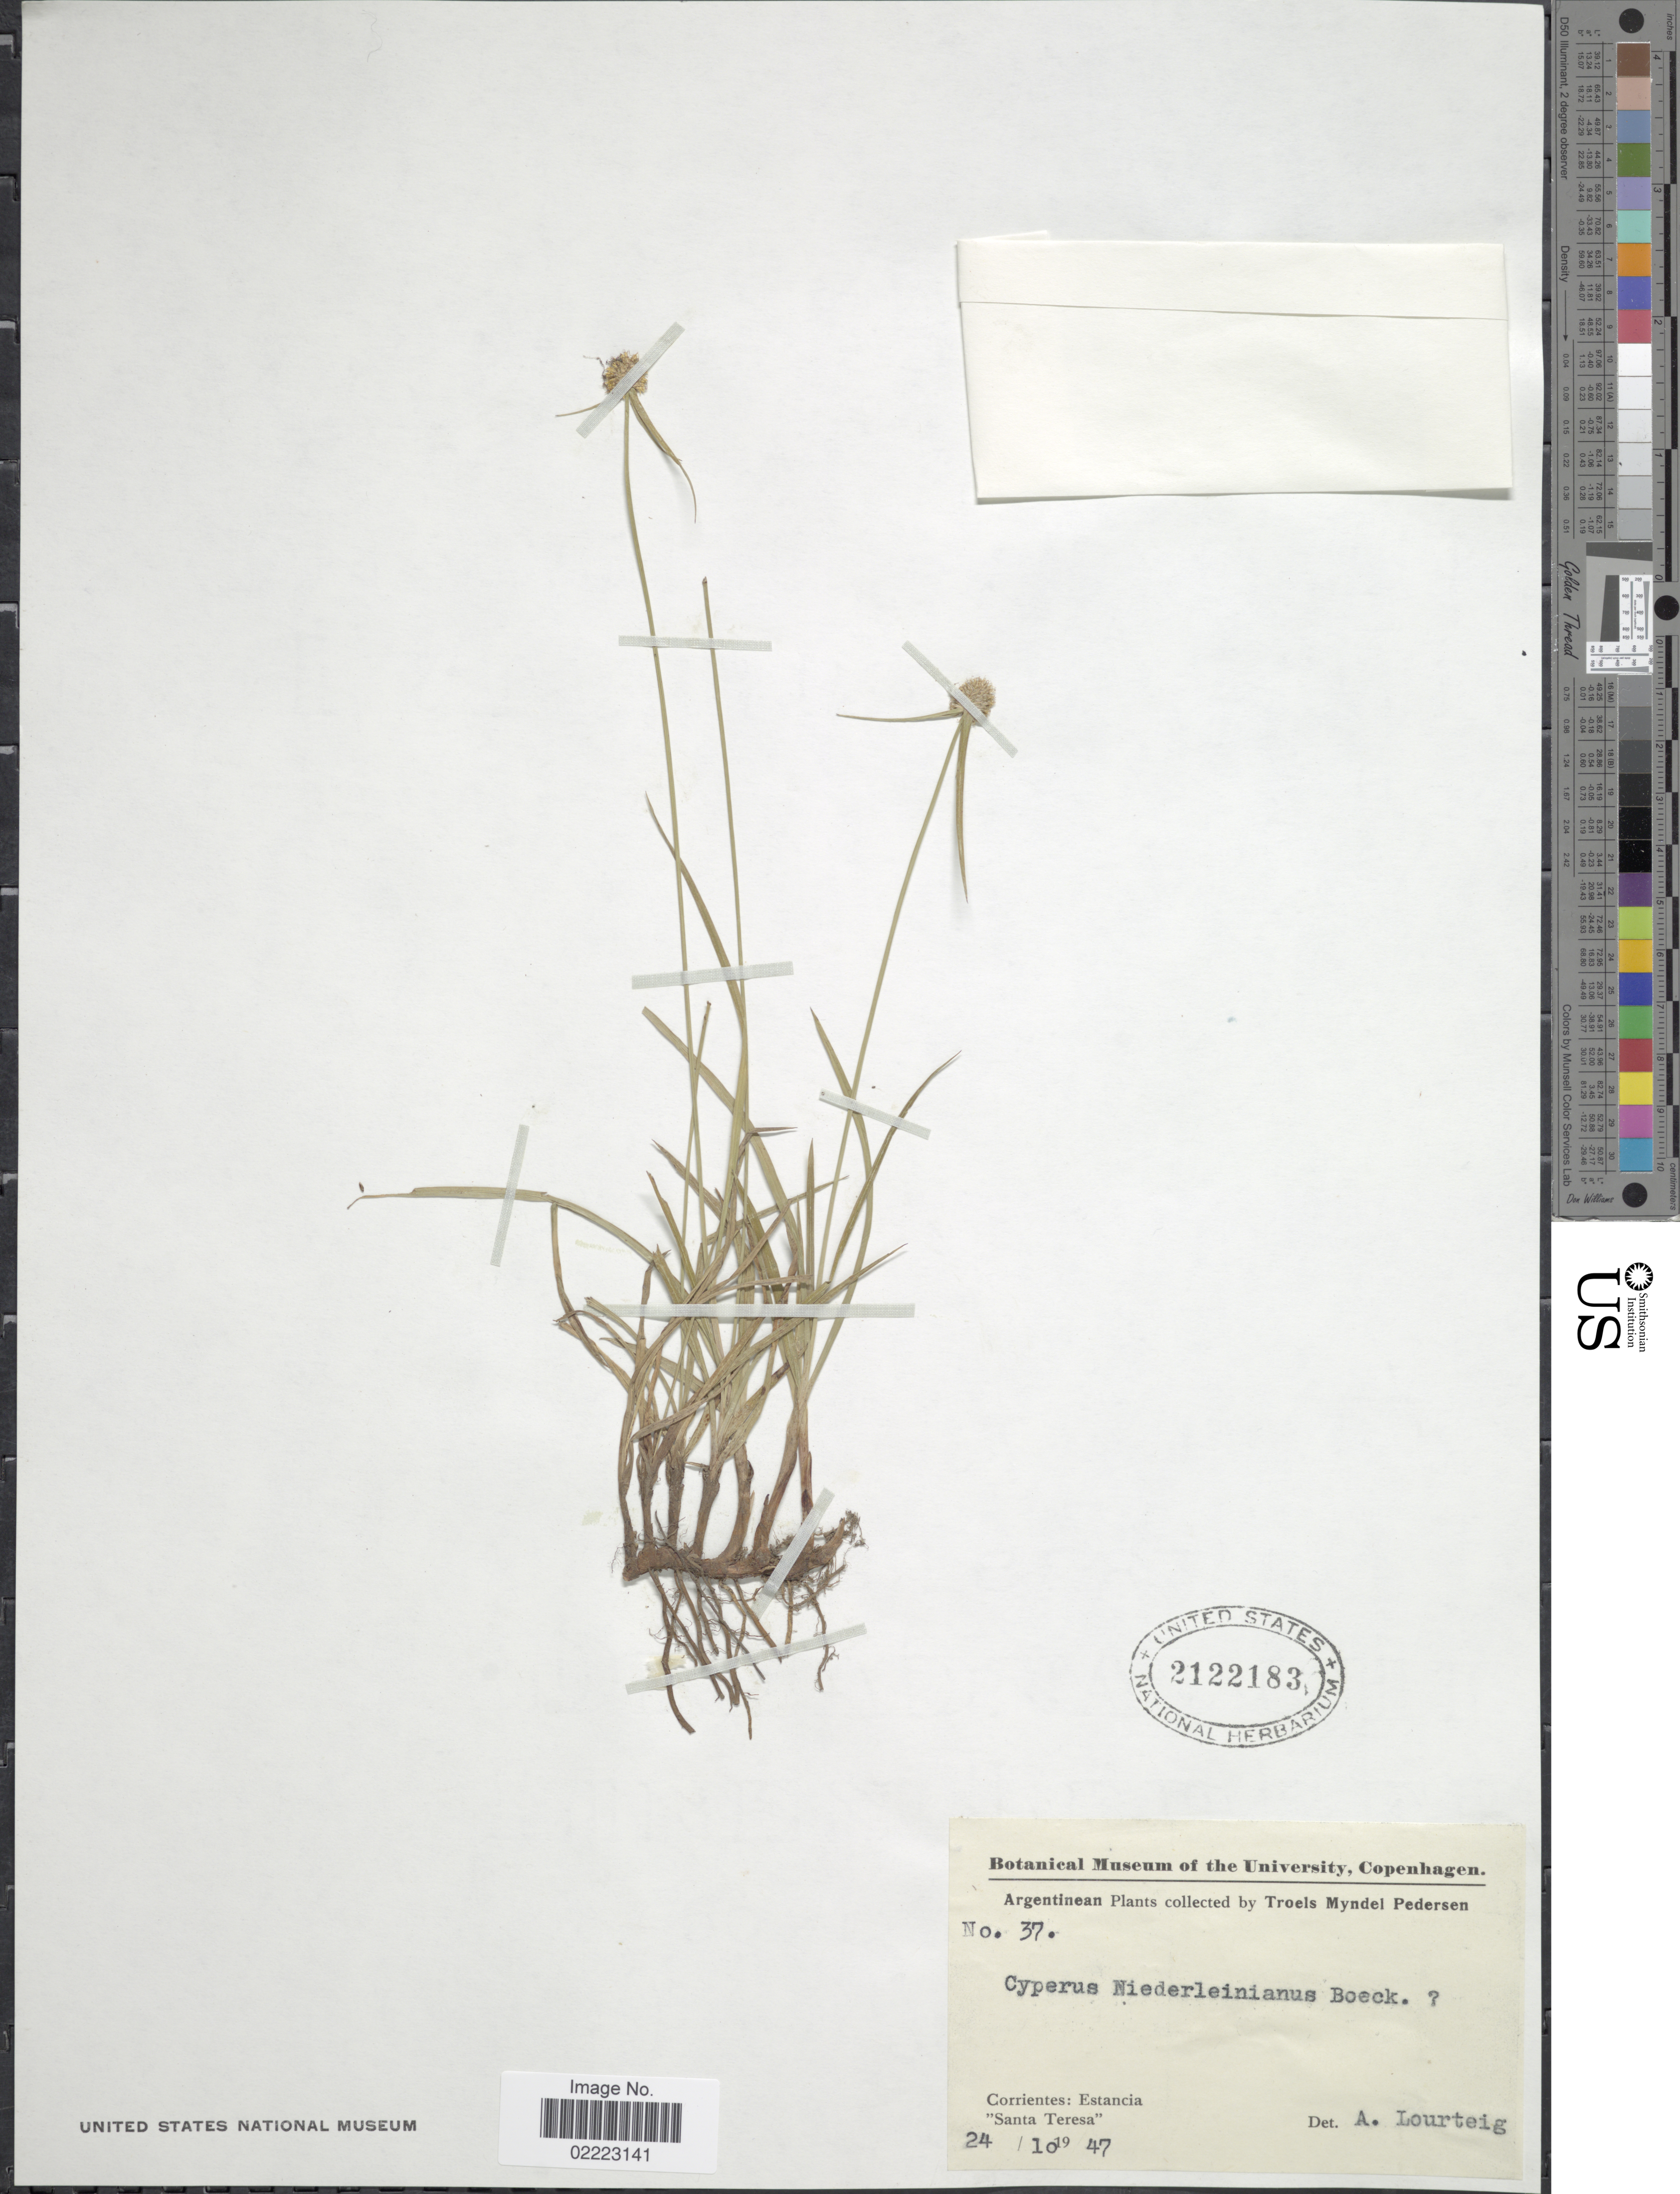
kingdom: Plantae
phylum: Tracheophyta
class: Liliopsida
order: Poales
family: Cyperaceae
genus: Cyperus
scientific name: Cyperus niederleinianus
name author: Boeckeler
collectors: T. Pederson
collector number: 37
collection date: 1947-10-24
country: Argentina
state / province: Corrientes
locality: Estancia 'Santa Teresa'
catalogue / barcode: US 2122183